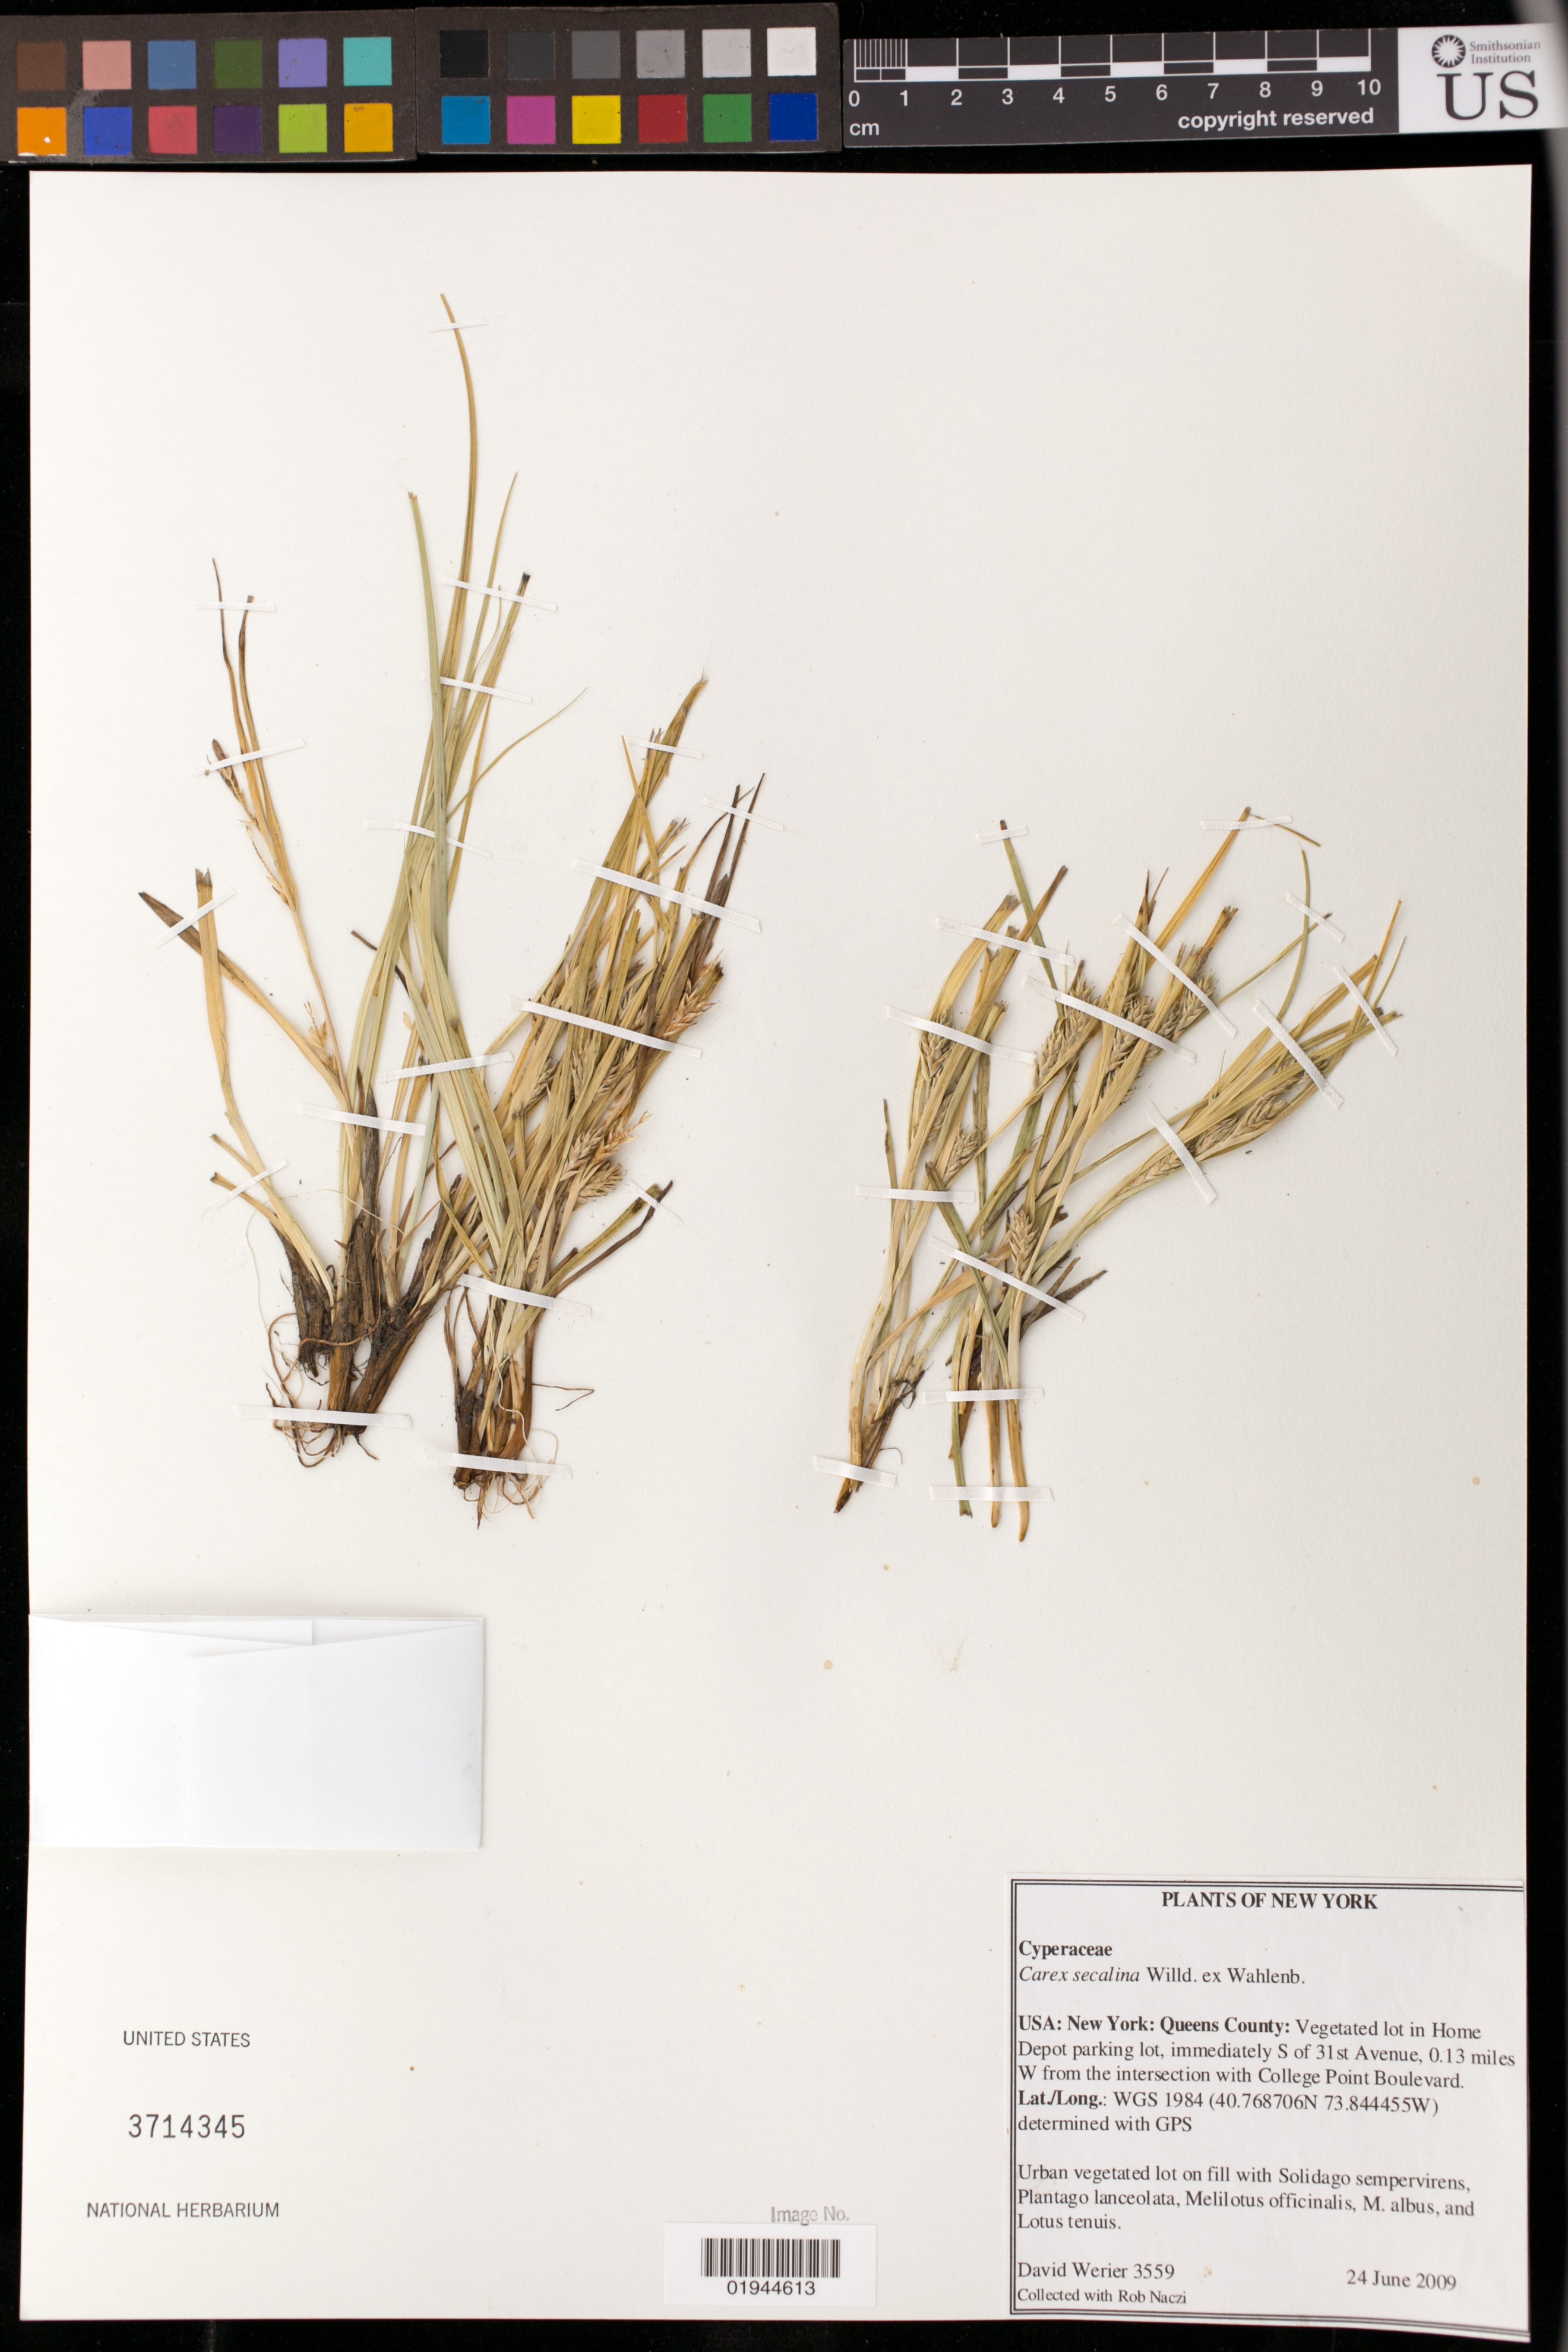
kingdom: Plantae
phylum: Tracheophyta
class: Liliopsida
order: Poales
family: Cyperaceae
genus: Carex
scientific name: Carex secalina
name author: Willd. ex Wahlenb.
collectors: R. F. C. Naczi & D. Werier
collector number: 3559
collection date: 2009-06-24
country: United States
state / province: New York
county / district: Queens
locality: Home Depot parking lot, immediately S of 31st Avenue, 0.13 miles W from the intersection with College Point Boulevard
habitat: urban vegetated lot ib fill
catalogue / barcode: US 3714345